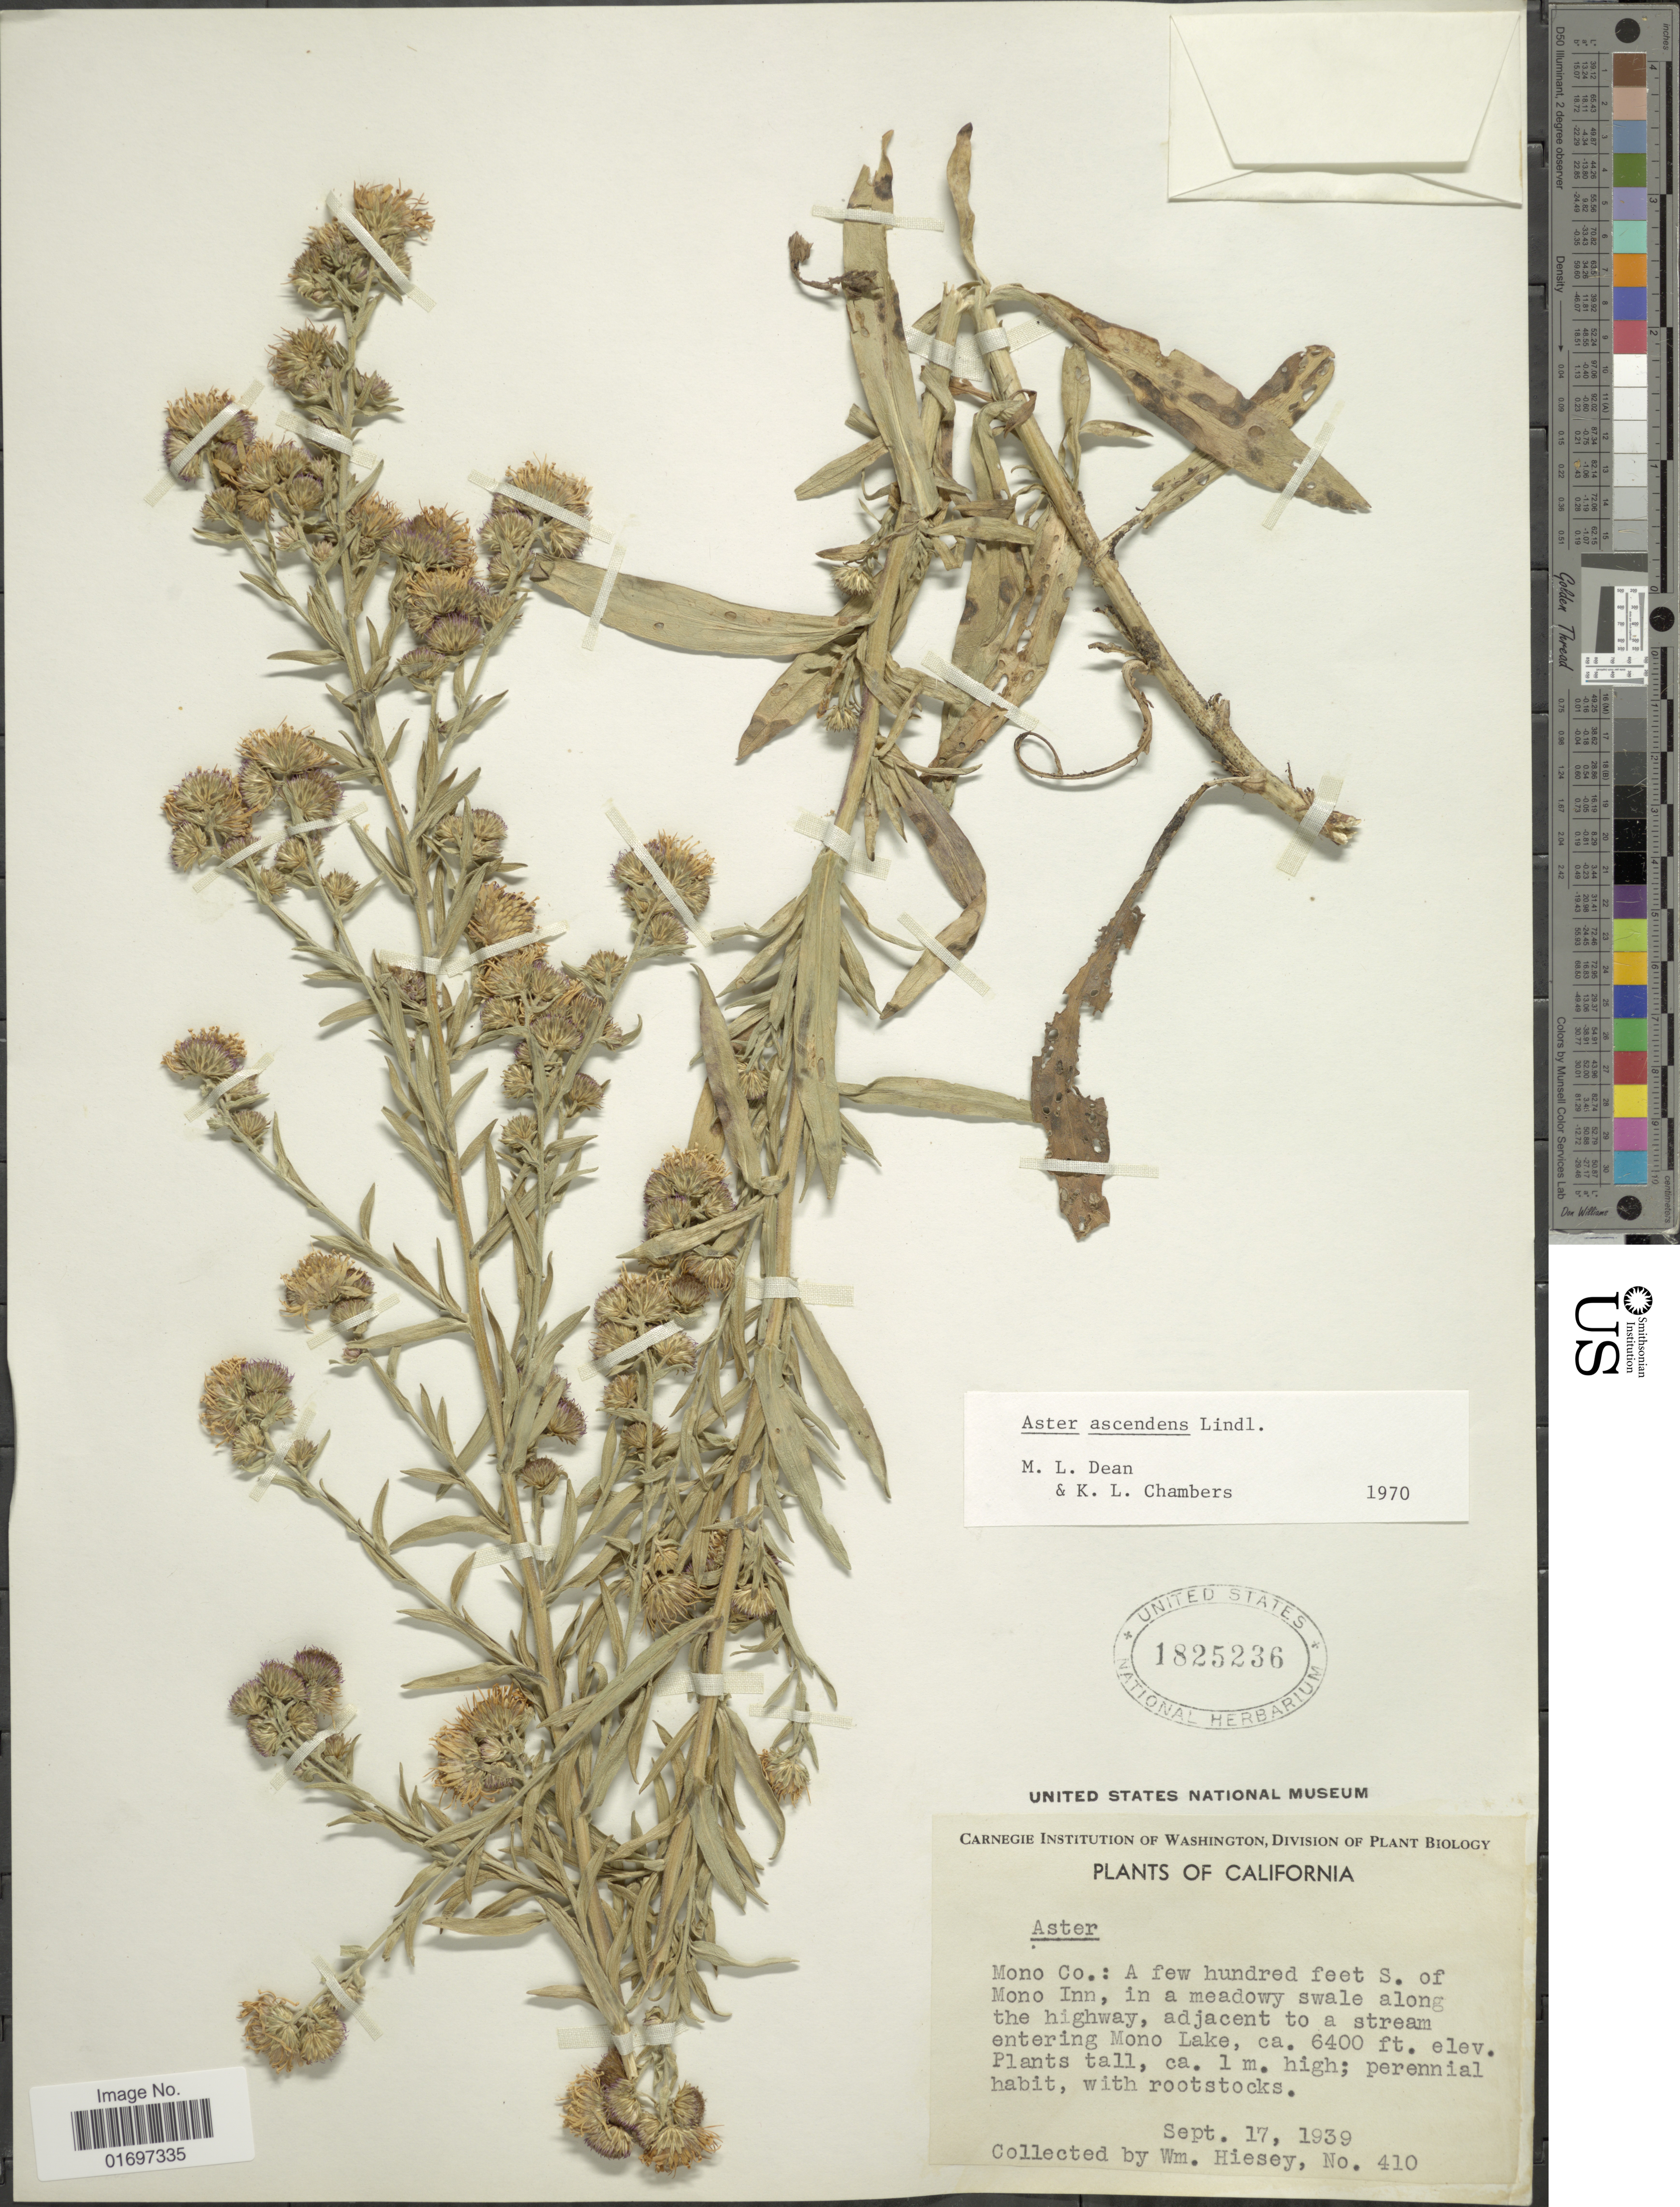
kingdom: Plantae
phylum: Tracheophyta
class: Magnoliopsida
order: Asterales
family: Asteraceae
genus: Symphyotrichum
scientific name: Symphyotrichum ascendens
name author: (Lindl.) G.L. Nesom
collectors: W. Hiesey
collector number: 410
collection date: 1939-09-17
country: United States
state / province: California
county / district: Mono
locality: California. Mono Co.: A few hundred feet S. of Mono Inn, in a meadowy swale along the highway, adjacent to a stream entering Mono Lake.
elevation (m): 1951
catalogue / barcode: US 1825236